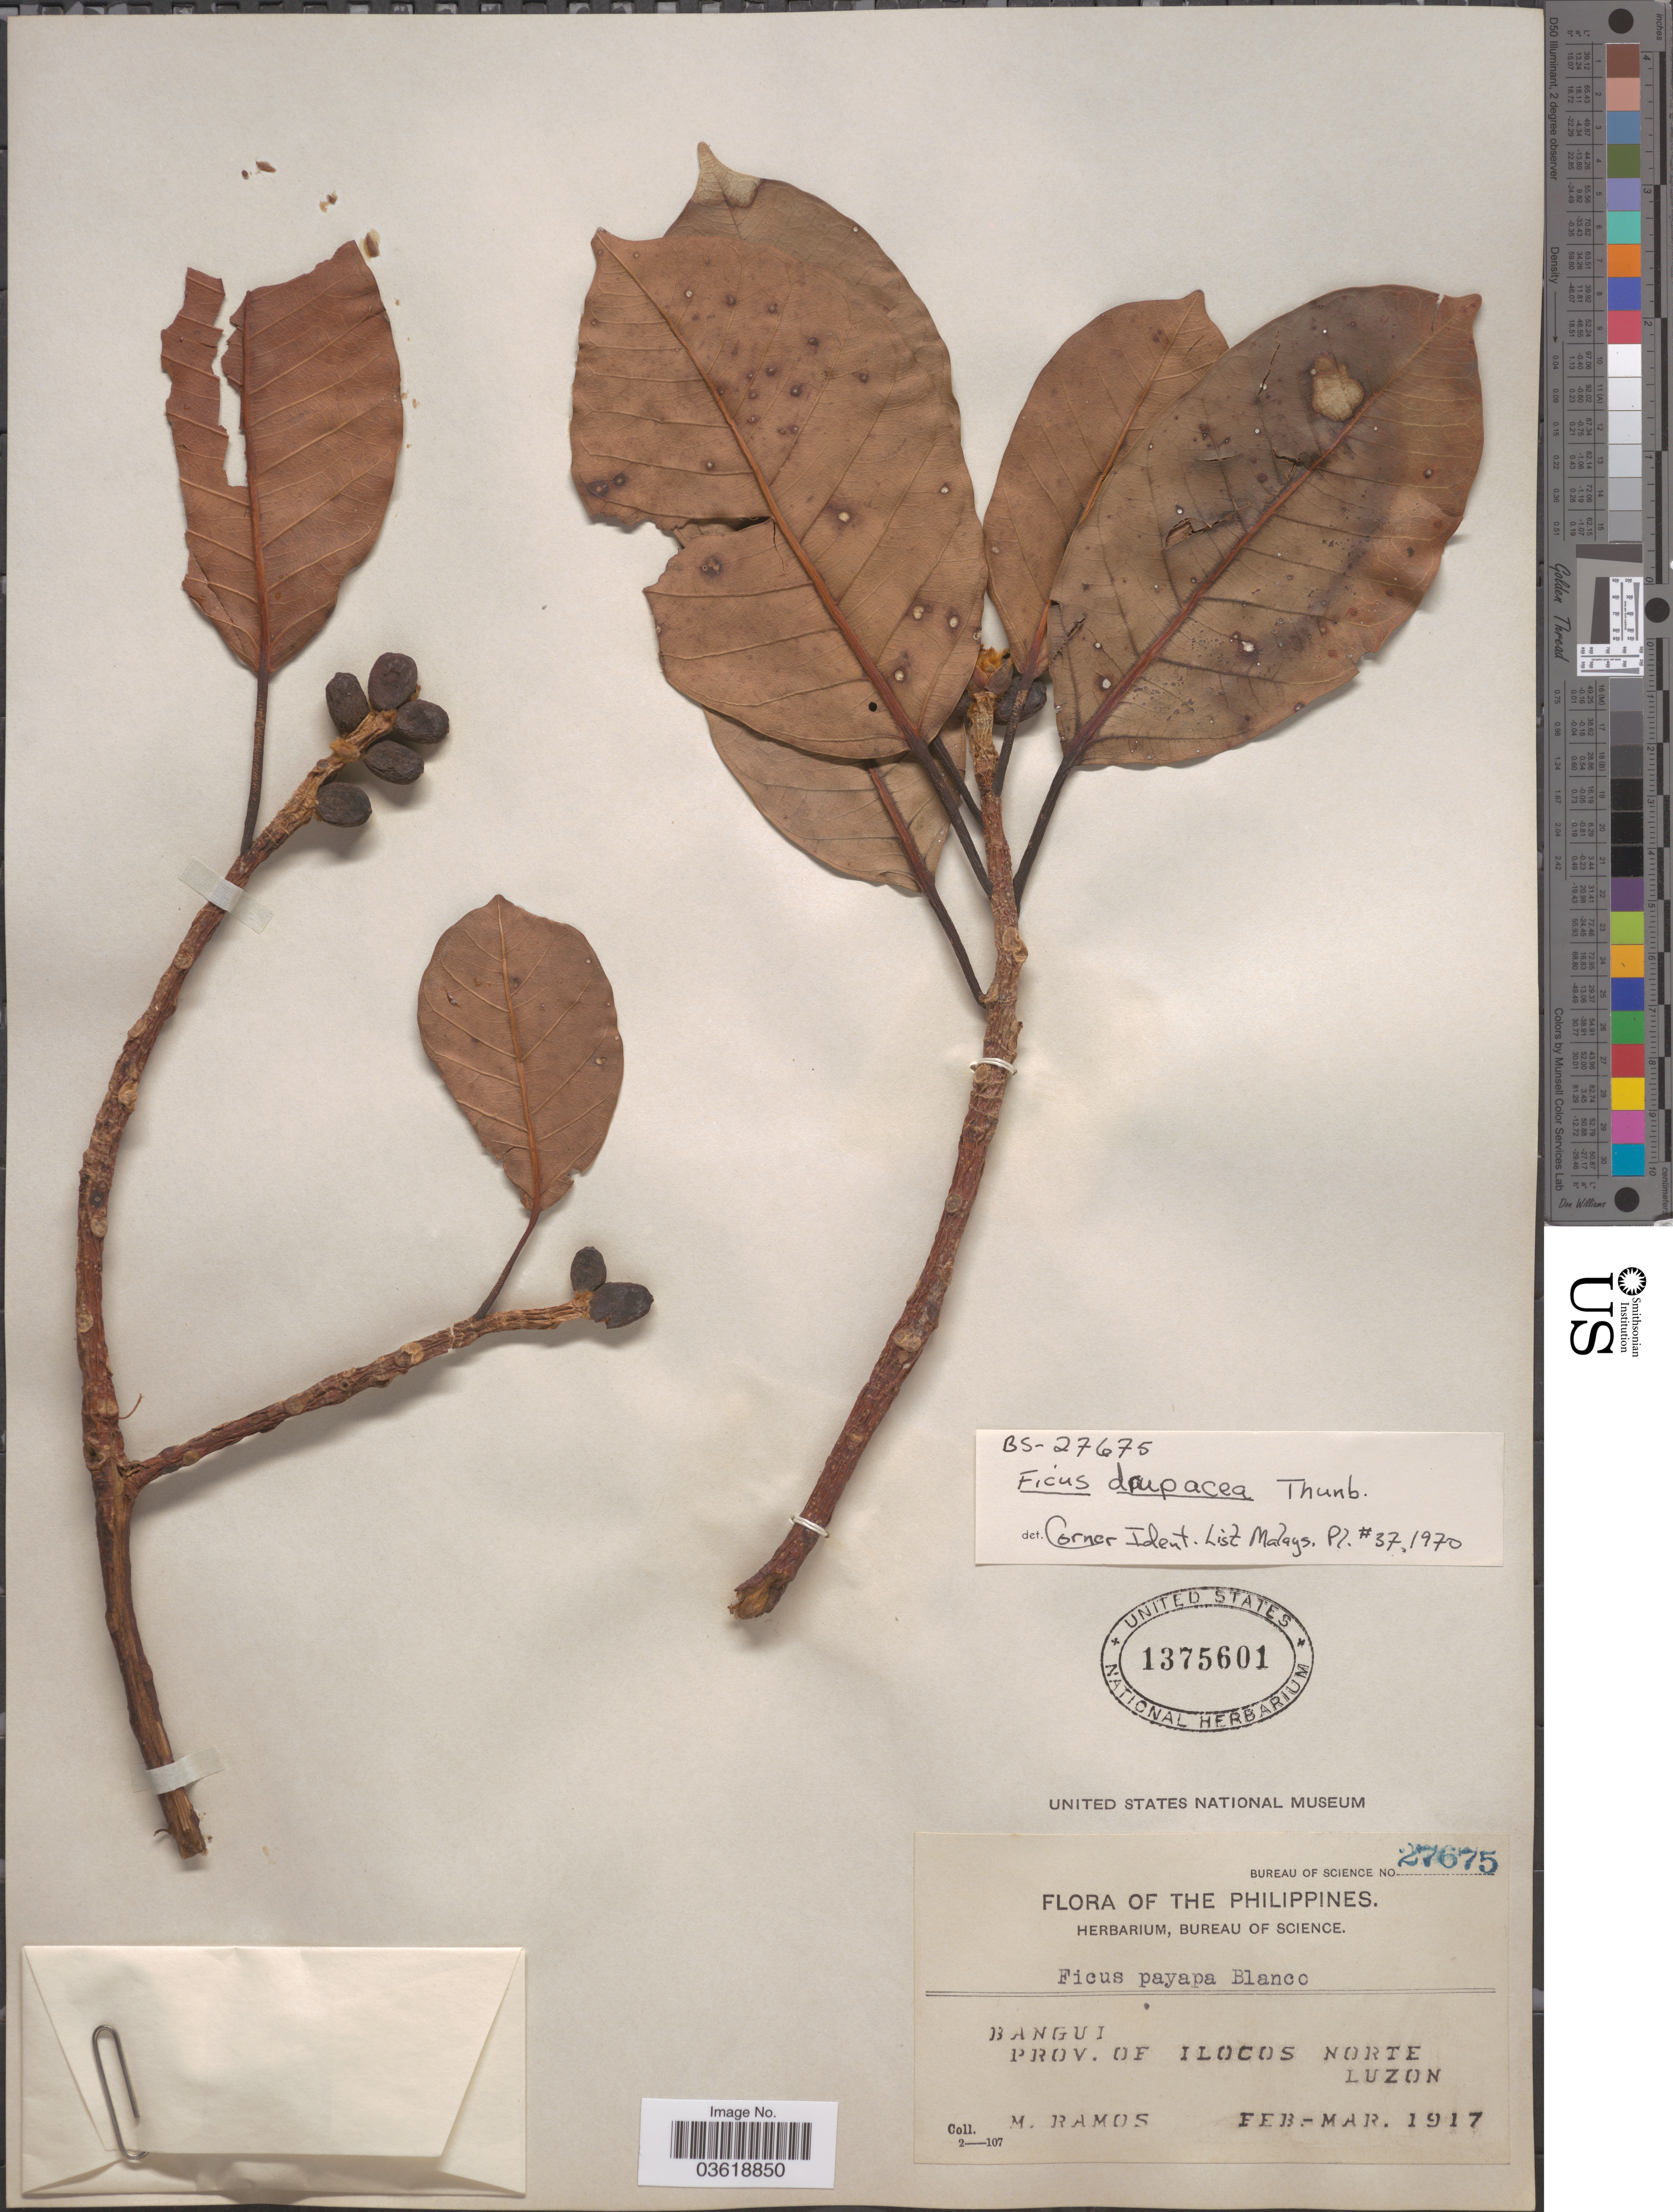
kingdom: Plantae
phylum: Tracheophyta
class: Magnoliopsida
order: Rosales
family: Moraceae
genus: Ficus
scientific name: Ficus drupacea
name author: Thunb.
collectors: M. Ramos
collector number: Bureau of Science 27675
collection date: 1917-02/1917-03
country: Philippines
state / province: Ilocos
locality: Bangui. Prov. of Ilocos Norte. Luzon.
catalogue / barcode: US 1375601